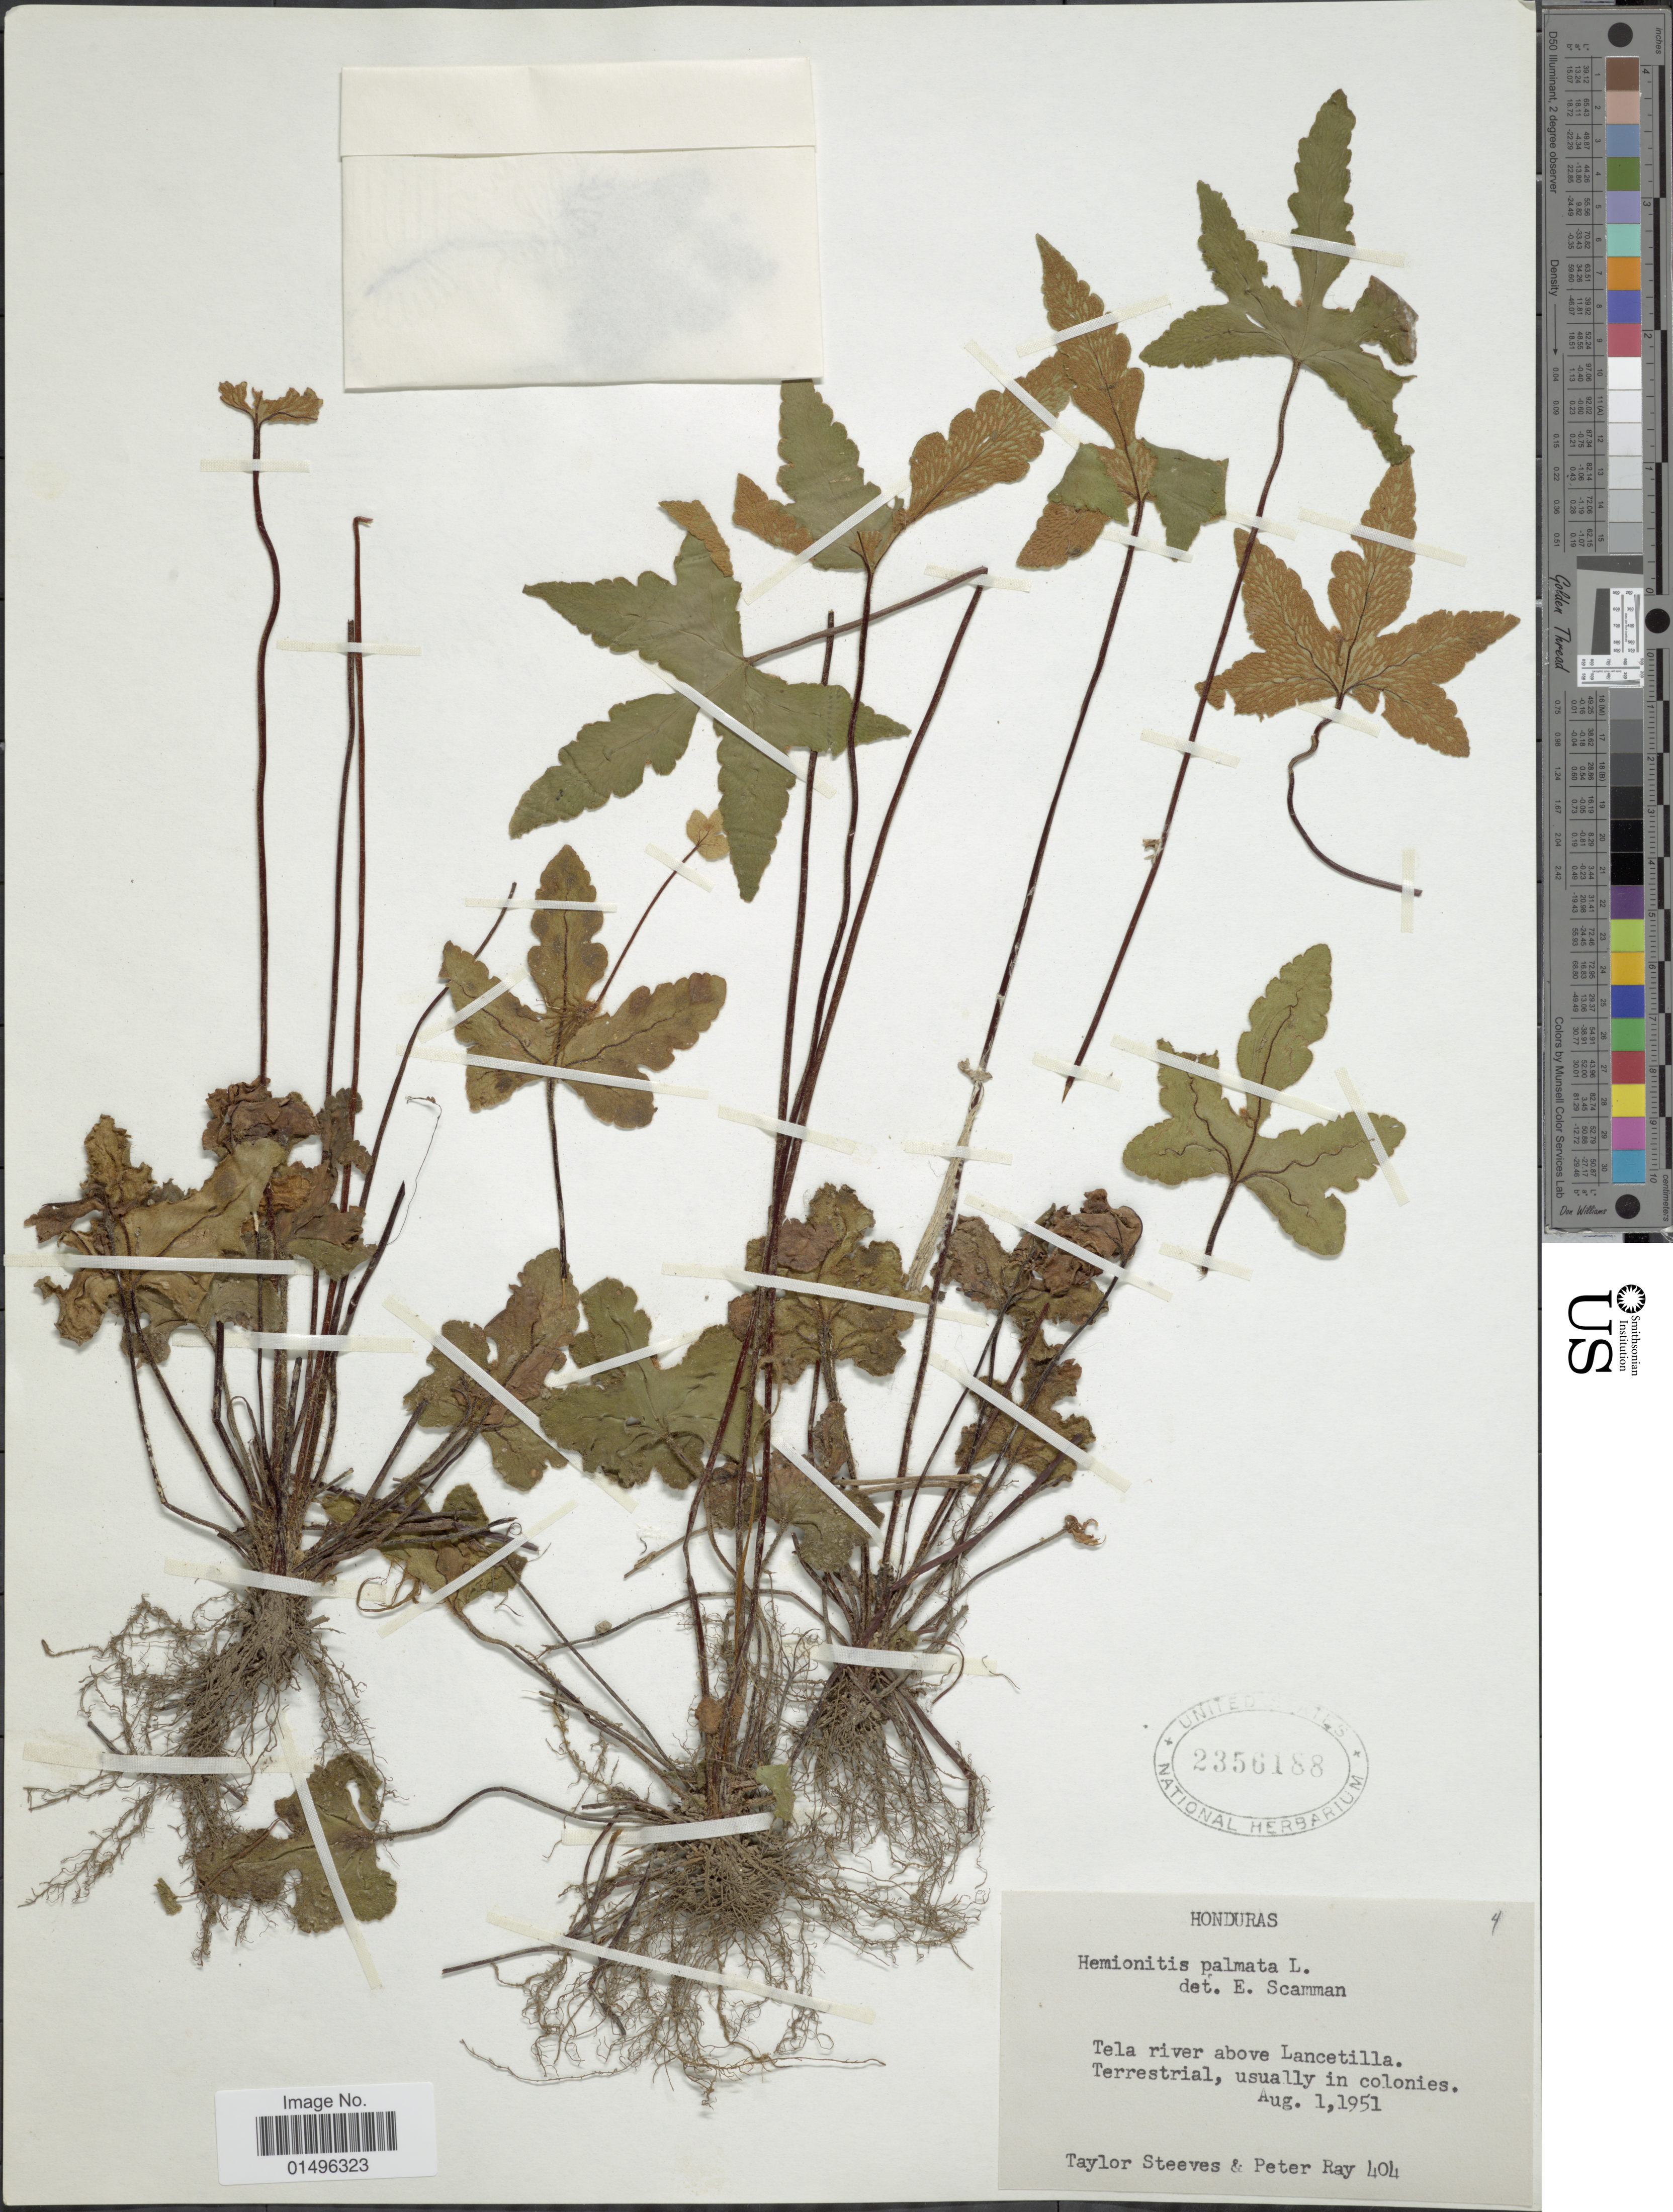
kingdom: Plantae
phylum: Tracheophyta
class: Polypodiopsida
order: Polypodiales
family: Pteridaceae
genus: Hemionitis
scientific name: Hemionitis palmata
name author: L.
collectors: T. Steeves & P. Ray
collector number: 404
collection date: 1951-09-01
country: Honduras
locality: Honduras, Tel river above Lancetilla. terrestrial, usually in colonies.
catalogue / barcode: US 2356188